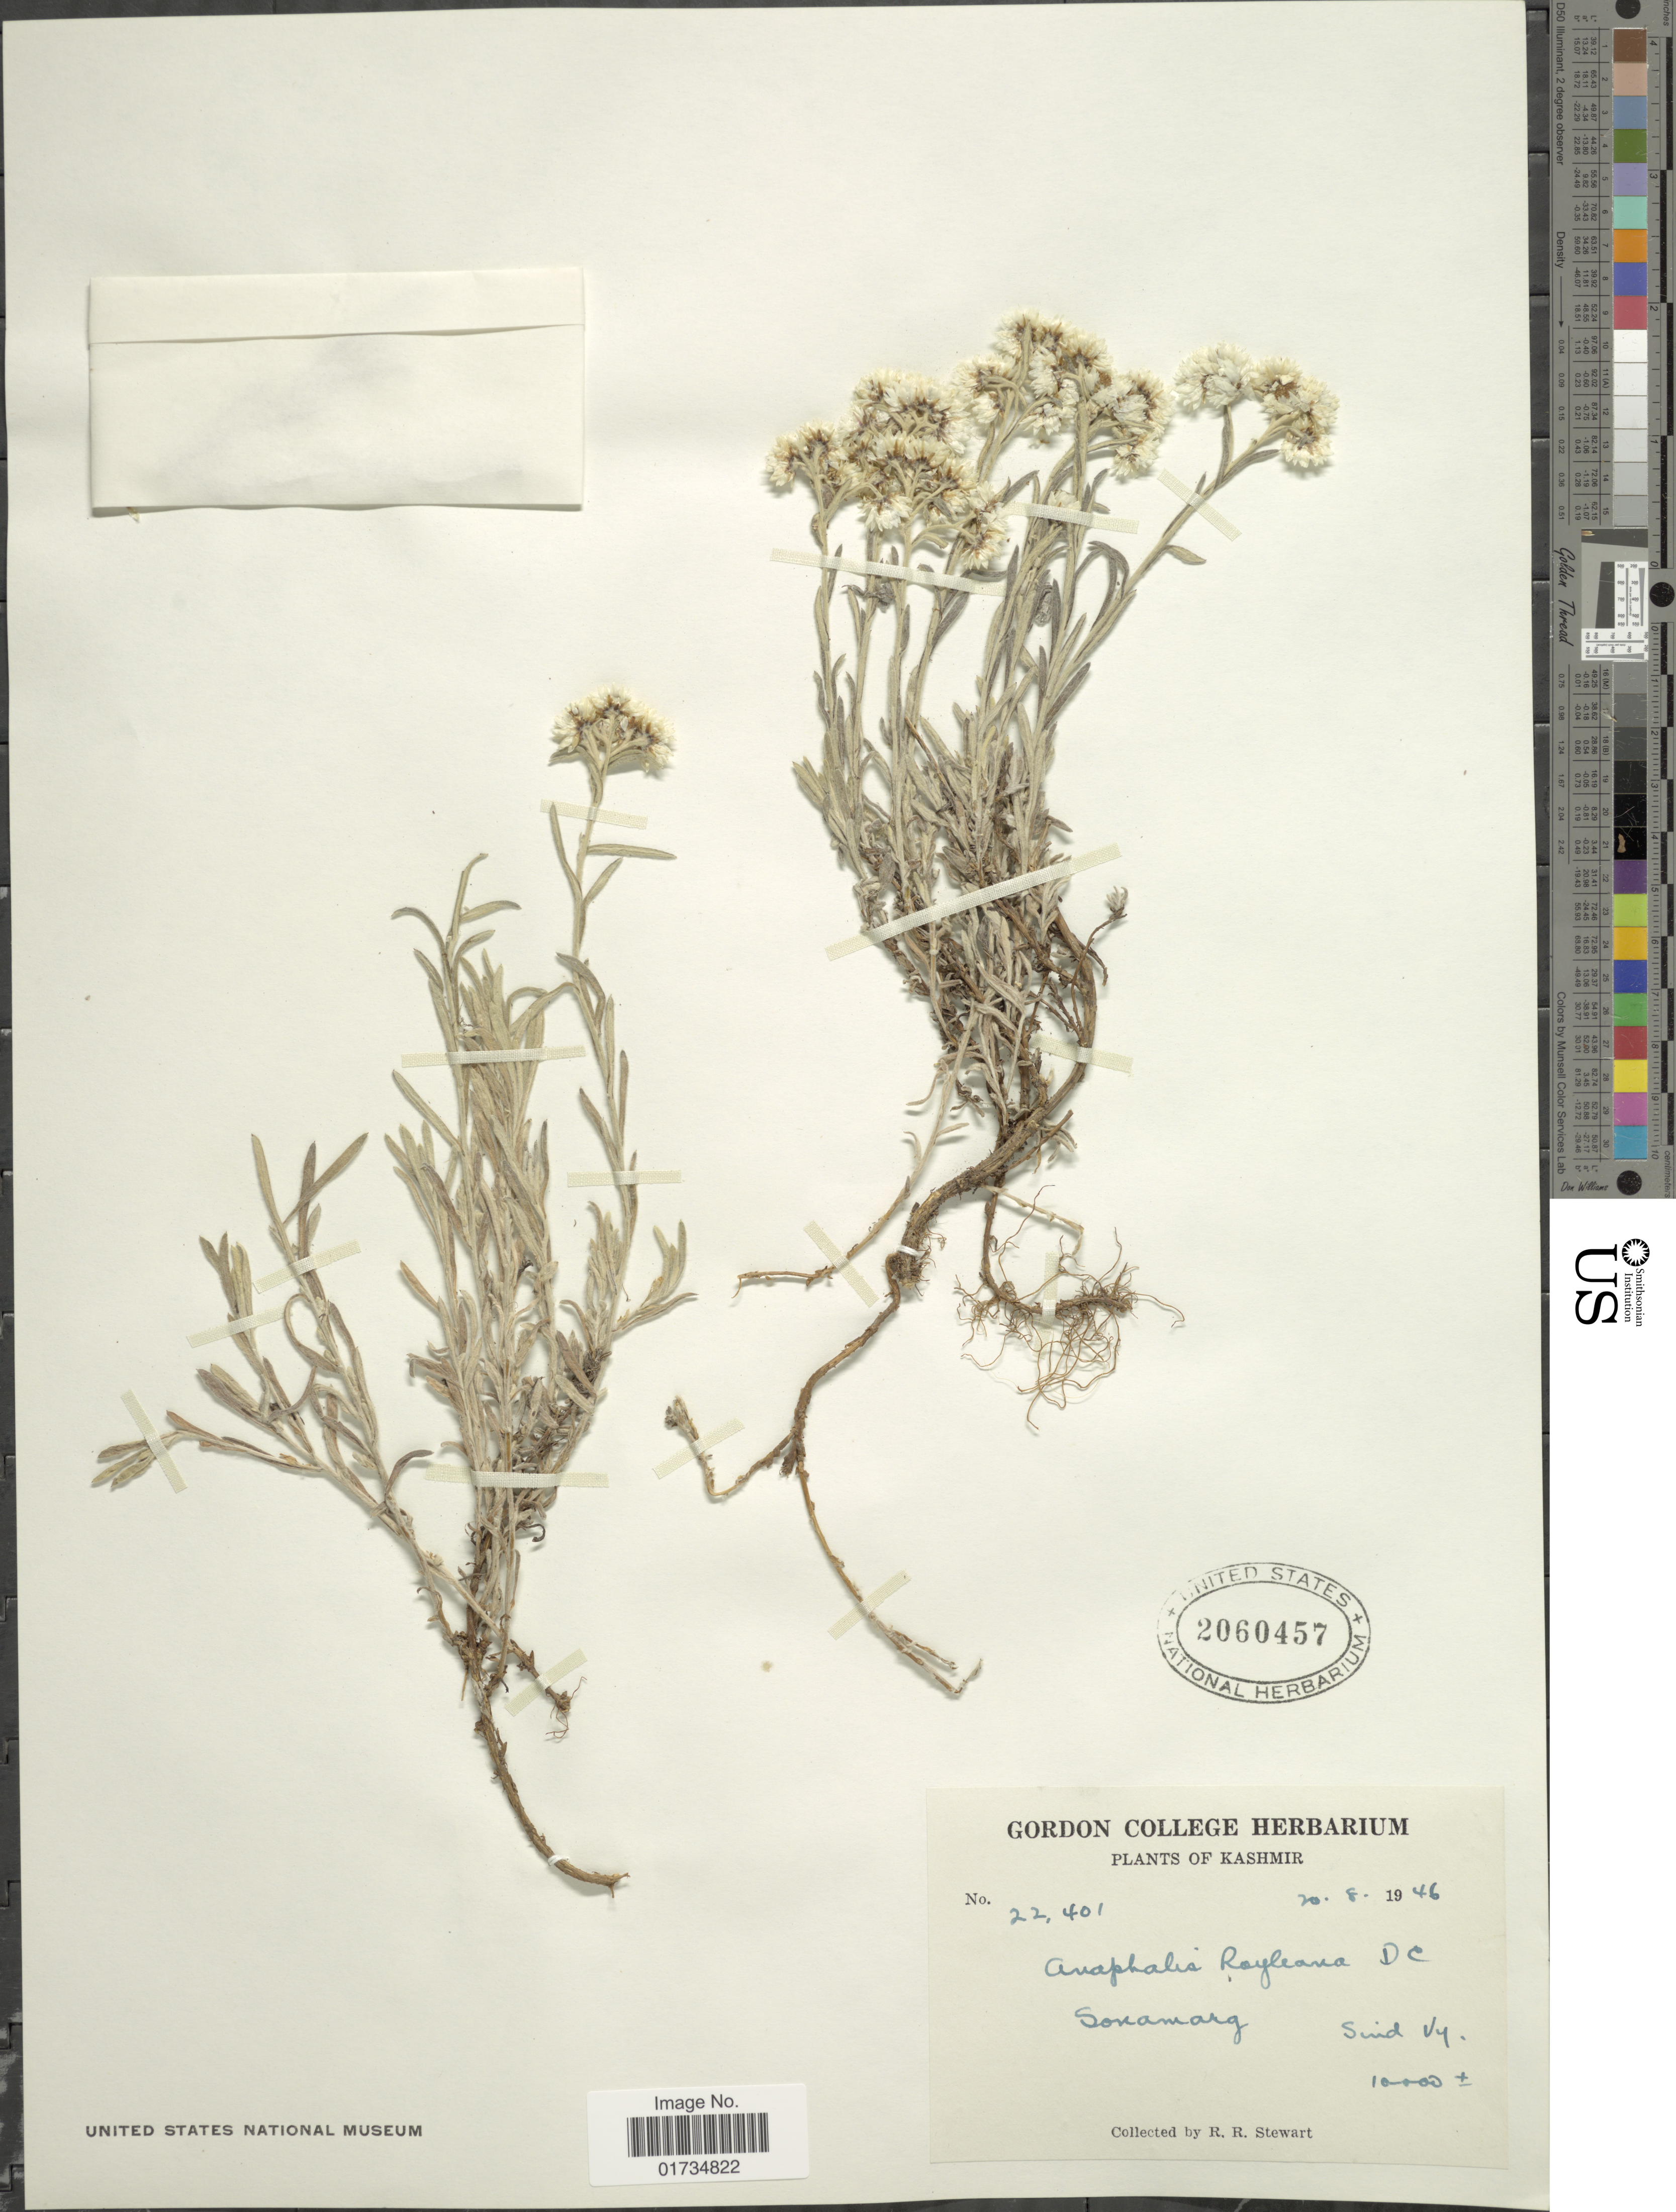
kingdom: Plantae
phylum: Tracheophyta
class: Magnoliopsida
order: Asterales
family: Asteraceae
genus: Anaphalis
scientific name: Anaphalis royleana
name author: DC.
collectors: R. R. Stewart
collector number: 22401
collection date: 1946-08-20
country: India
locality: Kashmir. Sonamarg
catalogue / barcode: US 2060457